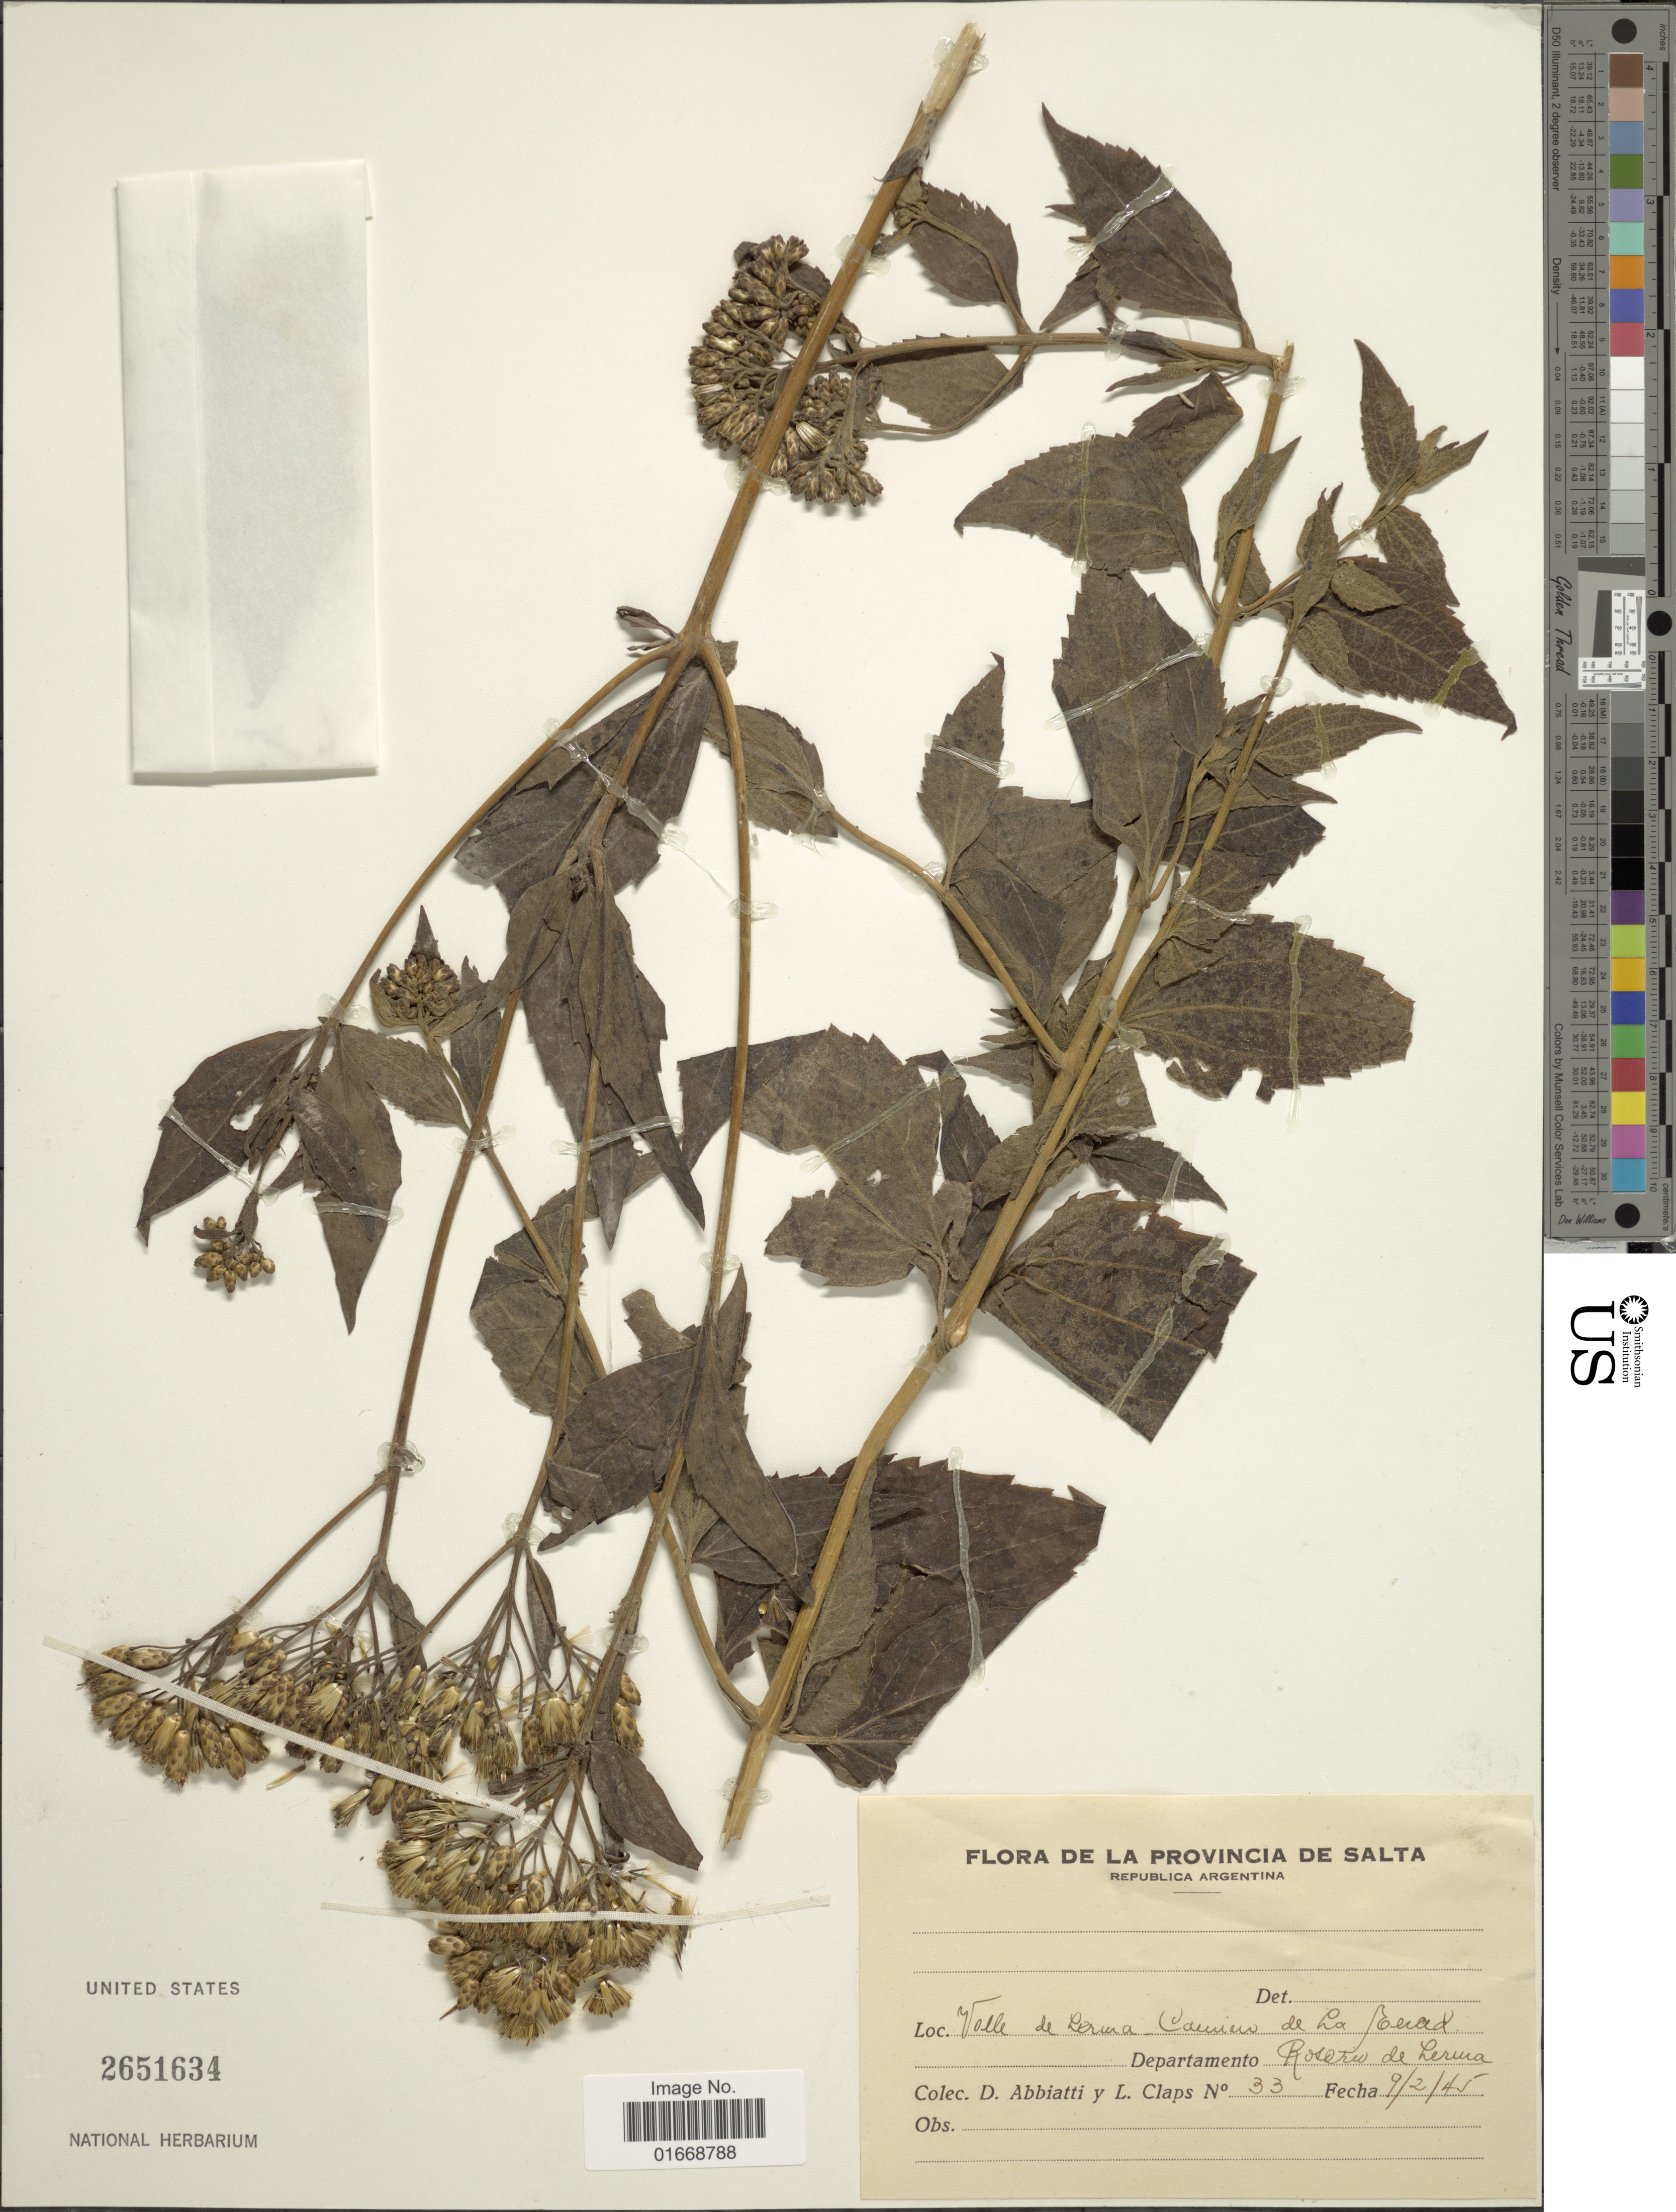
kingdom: Plantae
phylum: Tracheophyta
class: Magnoliopsida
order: Asterales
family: Asteraceae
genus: Chromolaena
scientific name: Chromolaena hookeriana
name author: (Griseb.) R.M. King & H. Rob.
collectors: D. Abbiatti & L. Claps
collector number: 33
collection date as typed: Transcribed d/m/y: 9/2/45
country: Argentina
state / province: Salta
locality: Valle de Lerma- Camino de La Merced, Departamento Rosario de Lerma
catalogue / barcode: US 2651634